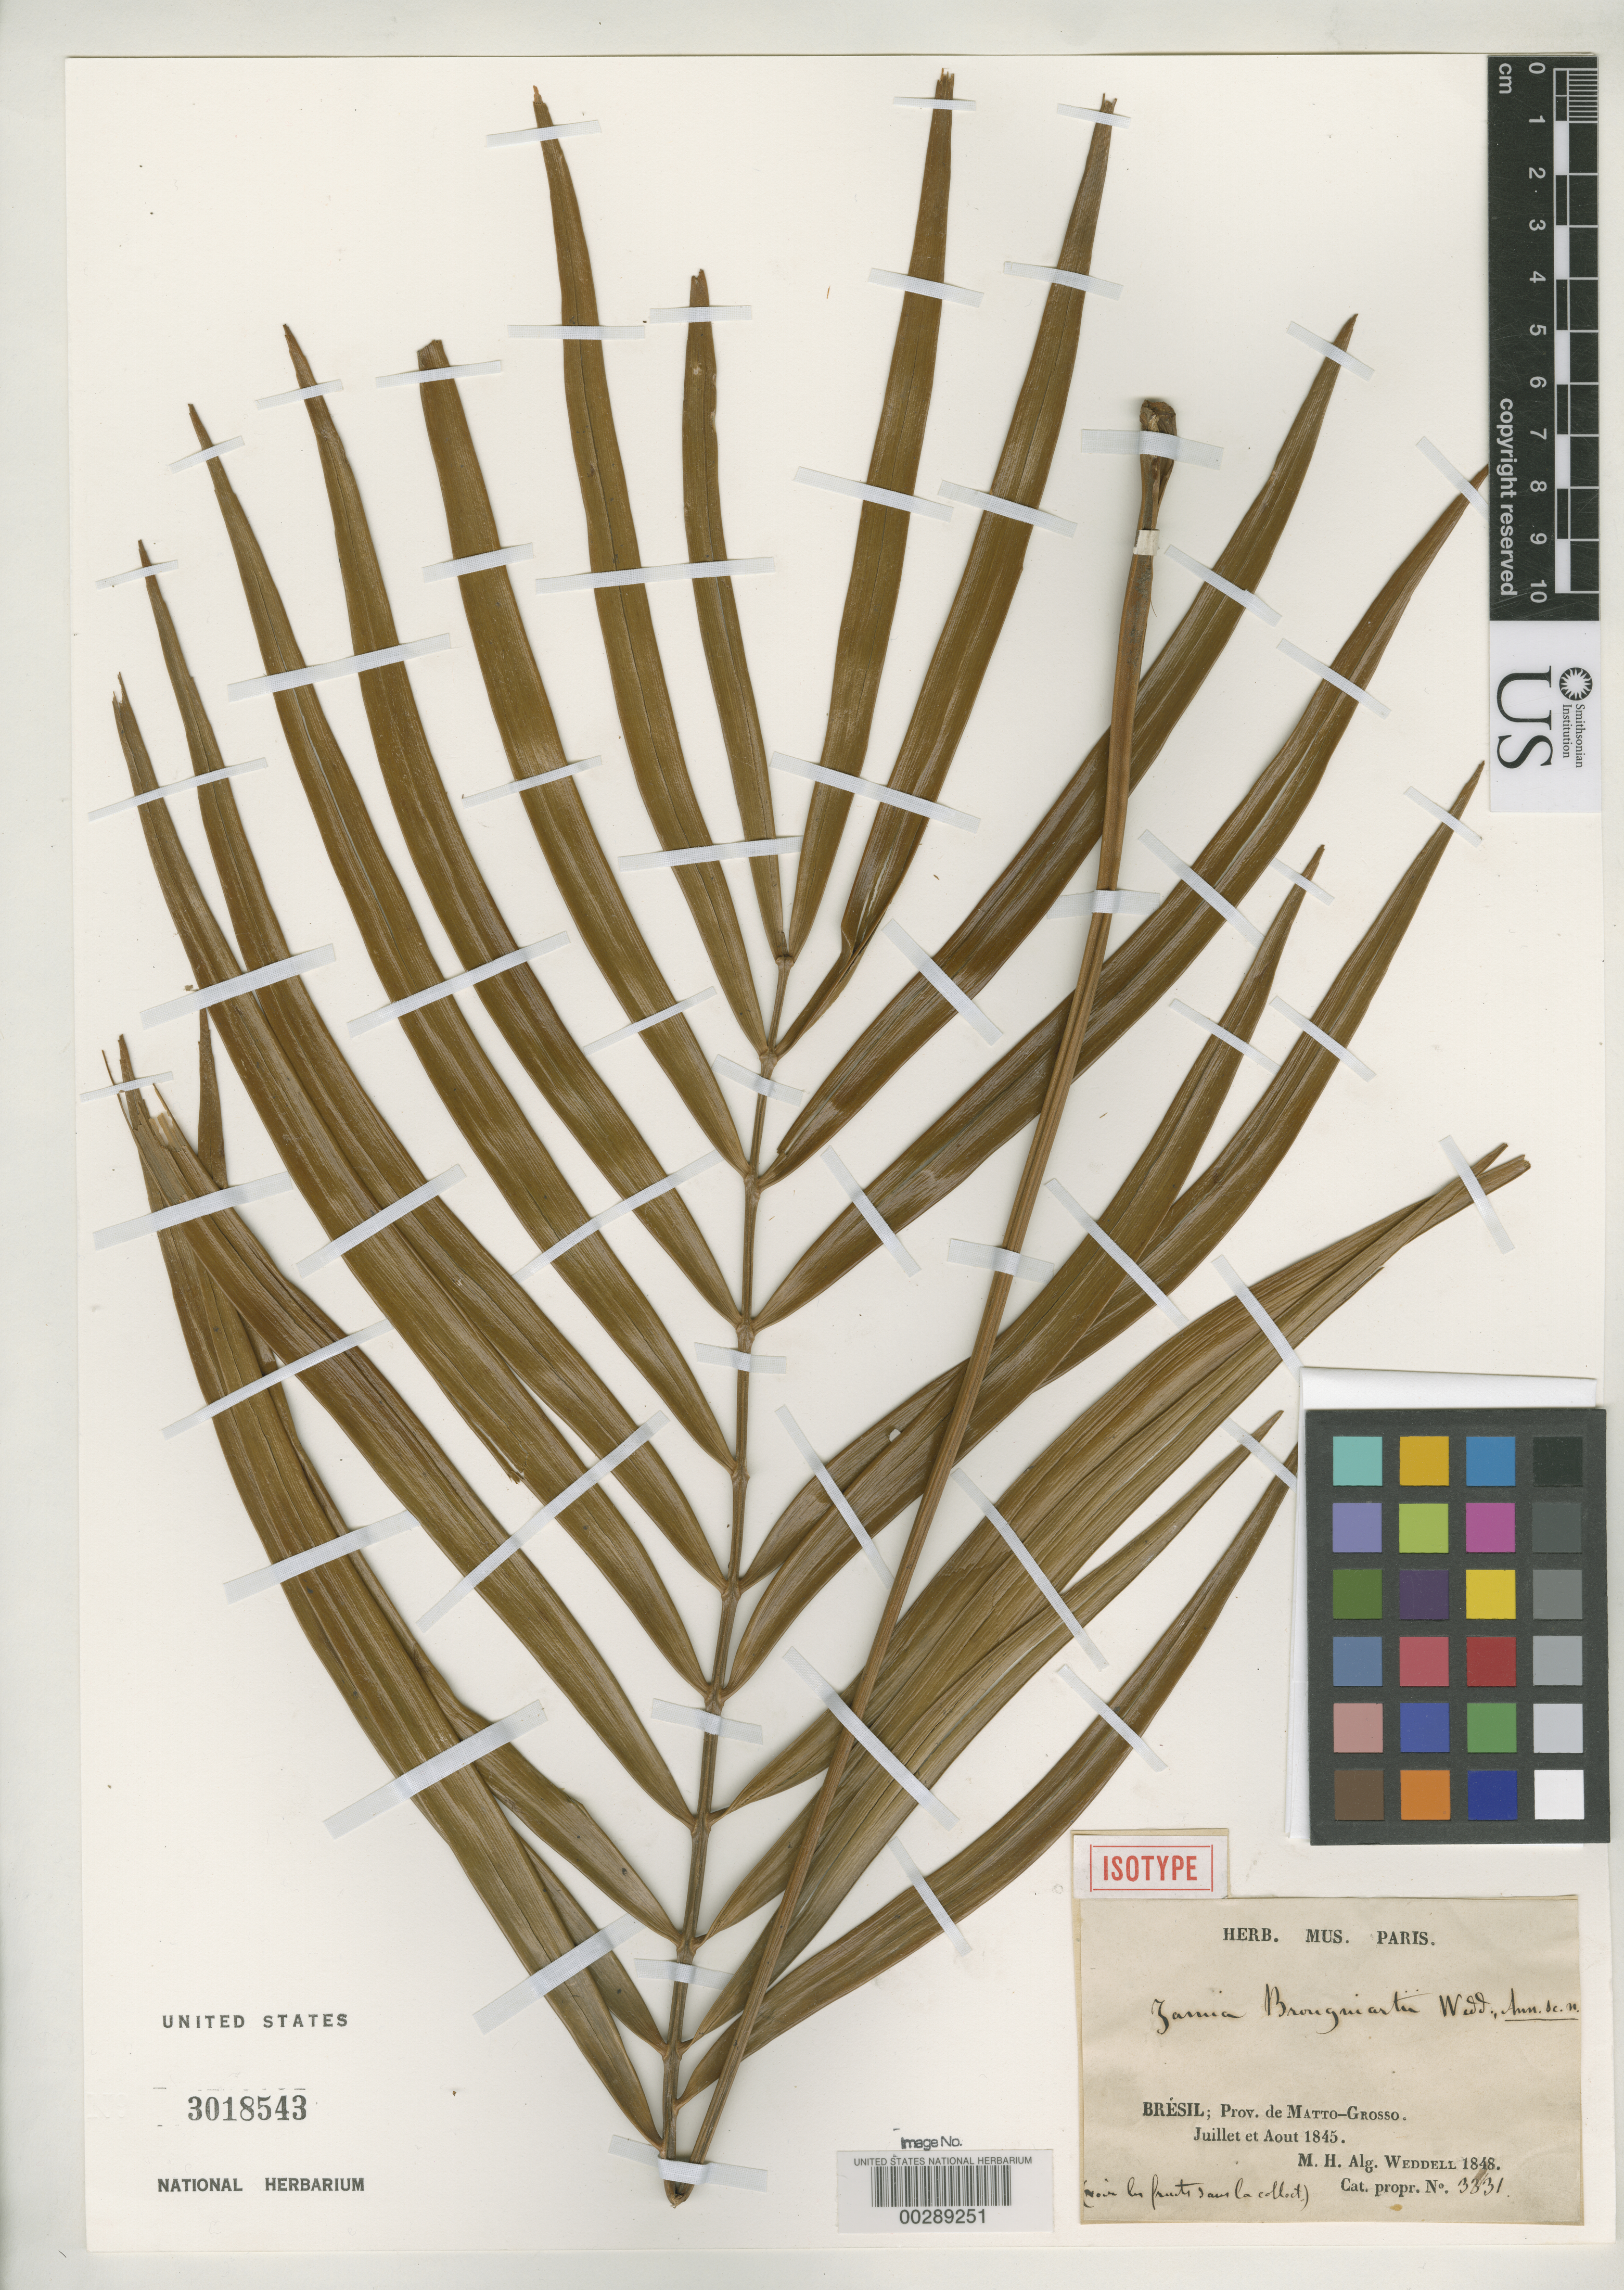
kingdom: Plantae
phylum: Tracheophyta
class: Cycadopsida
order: Cycadales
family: Zamiaceae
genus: Zamia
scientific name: Zamia brongniartii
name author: Wedd.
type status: Isotype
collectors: H. A. Weddell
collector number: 3331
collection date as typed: Jul 1845 and -- Aug 1845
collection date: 1845-07,1845-08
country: Brazil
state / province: Mato Grosso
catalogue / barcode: US 3018543